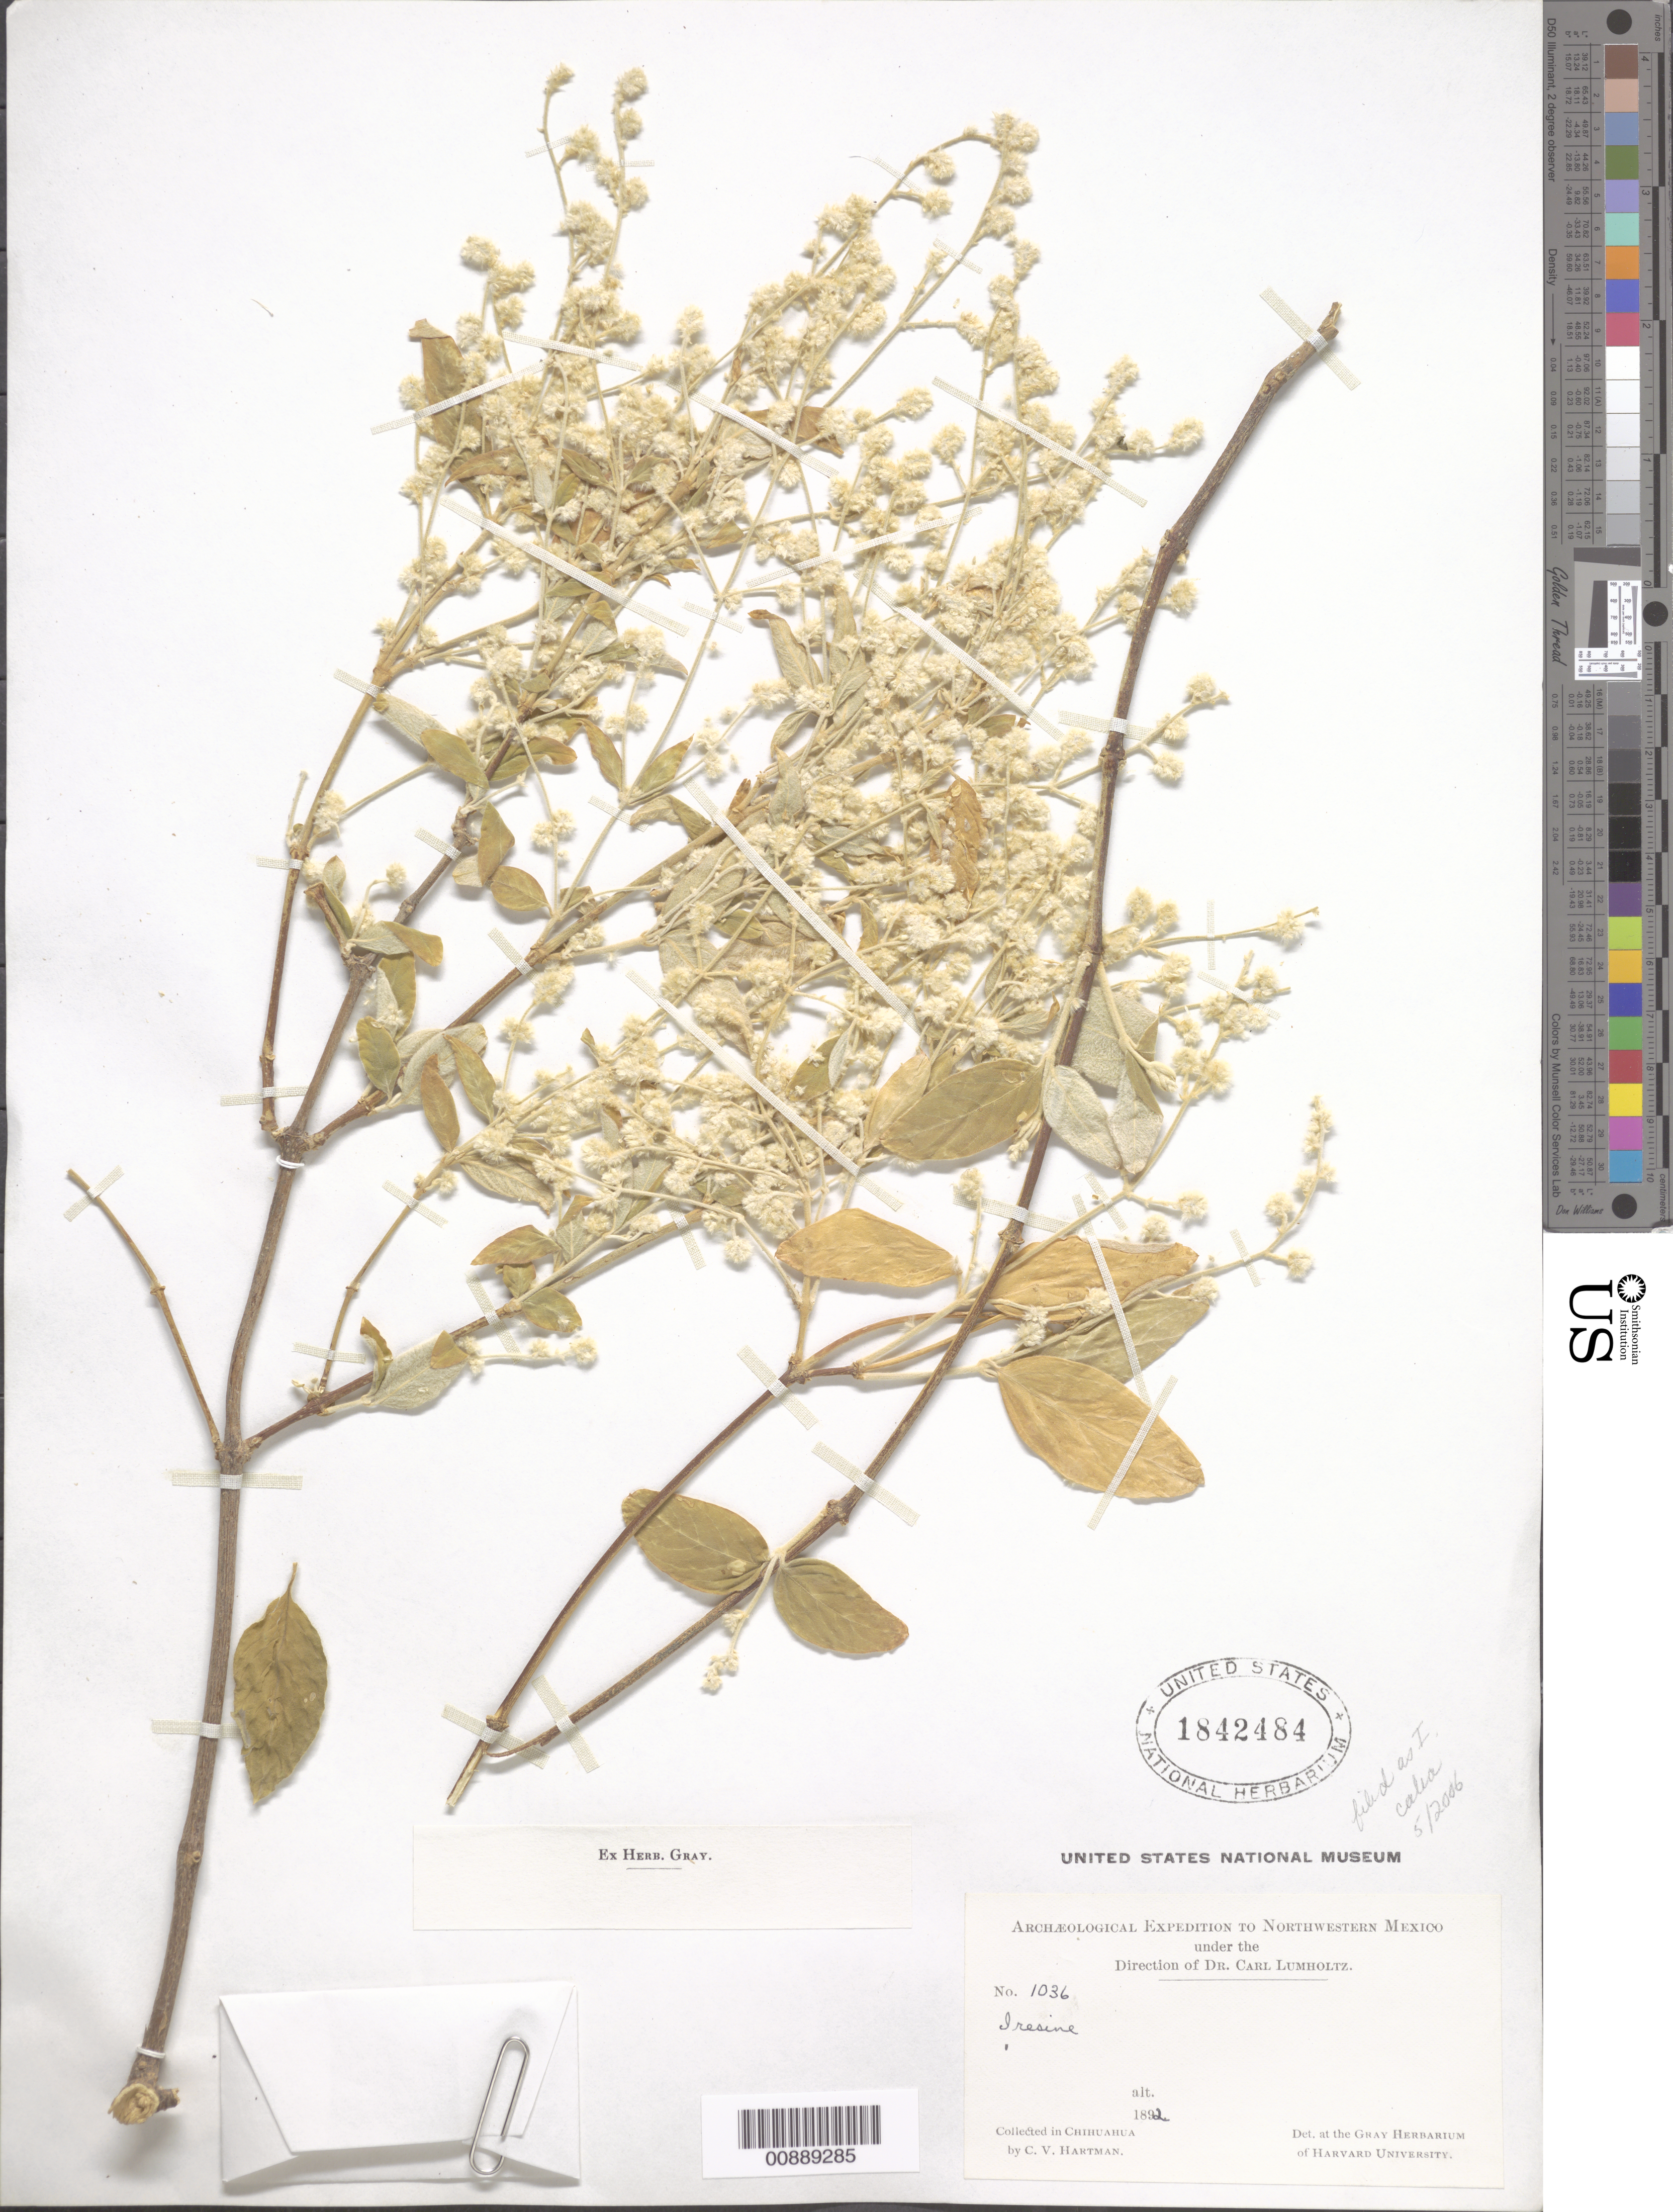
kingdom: Plantae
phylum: Tracheophyta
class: Magnoliopsida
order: Caryophyllales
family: Amaranthaceae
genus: Iresine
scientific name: Iresine calea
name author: (Ibáñez) Standl.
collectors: C. V. Hartman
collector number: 1036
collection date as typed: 1892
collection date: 1892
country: Mexico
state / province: Chihuahua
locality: Chihuahua.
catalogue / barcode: US 1842484